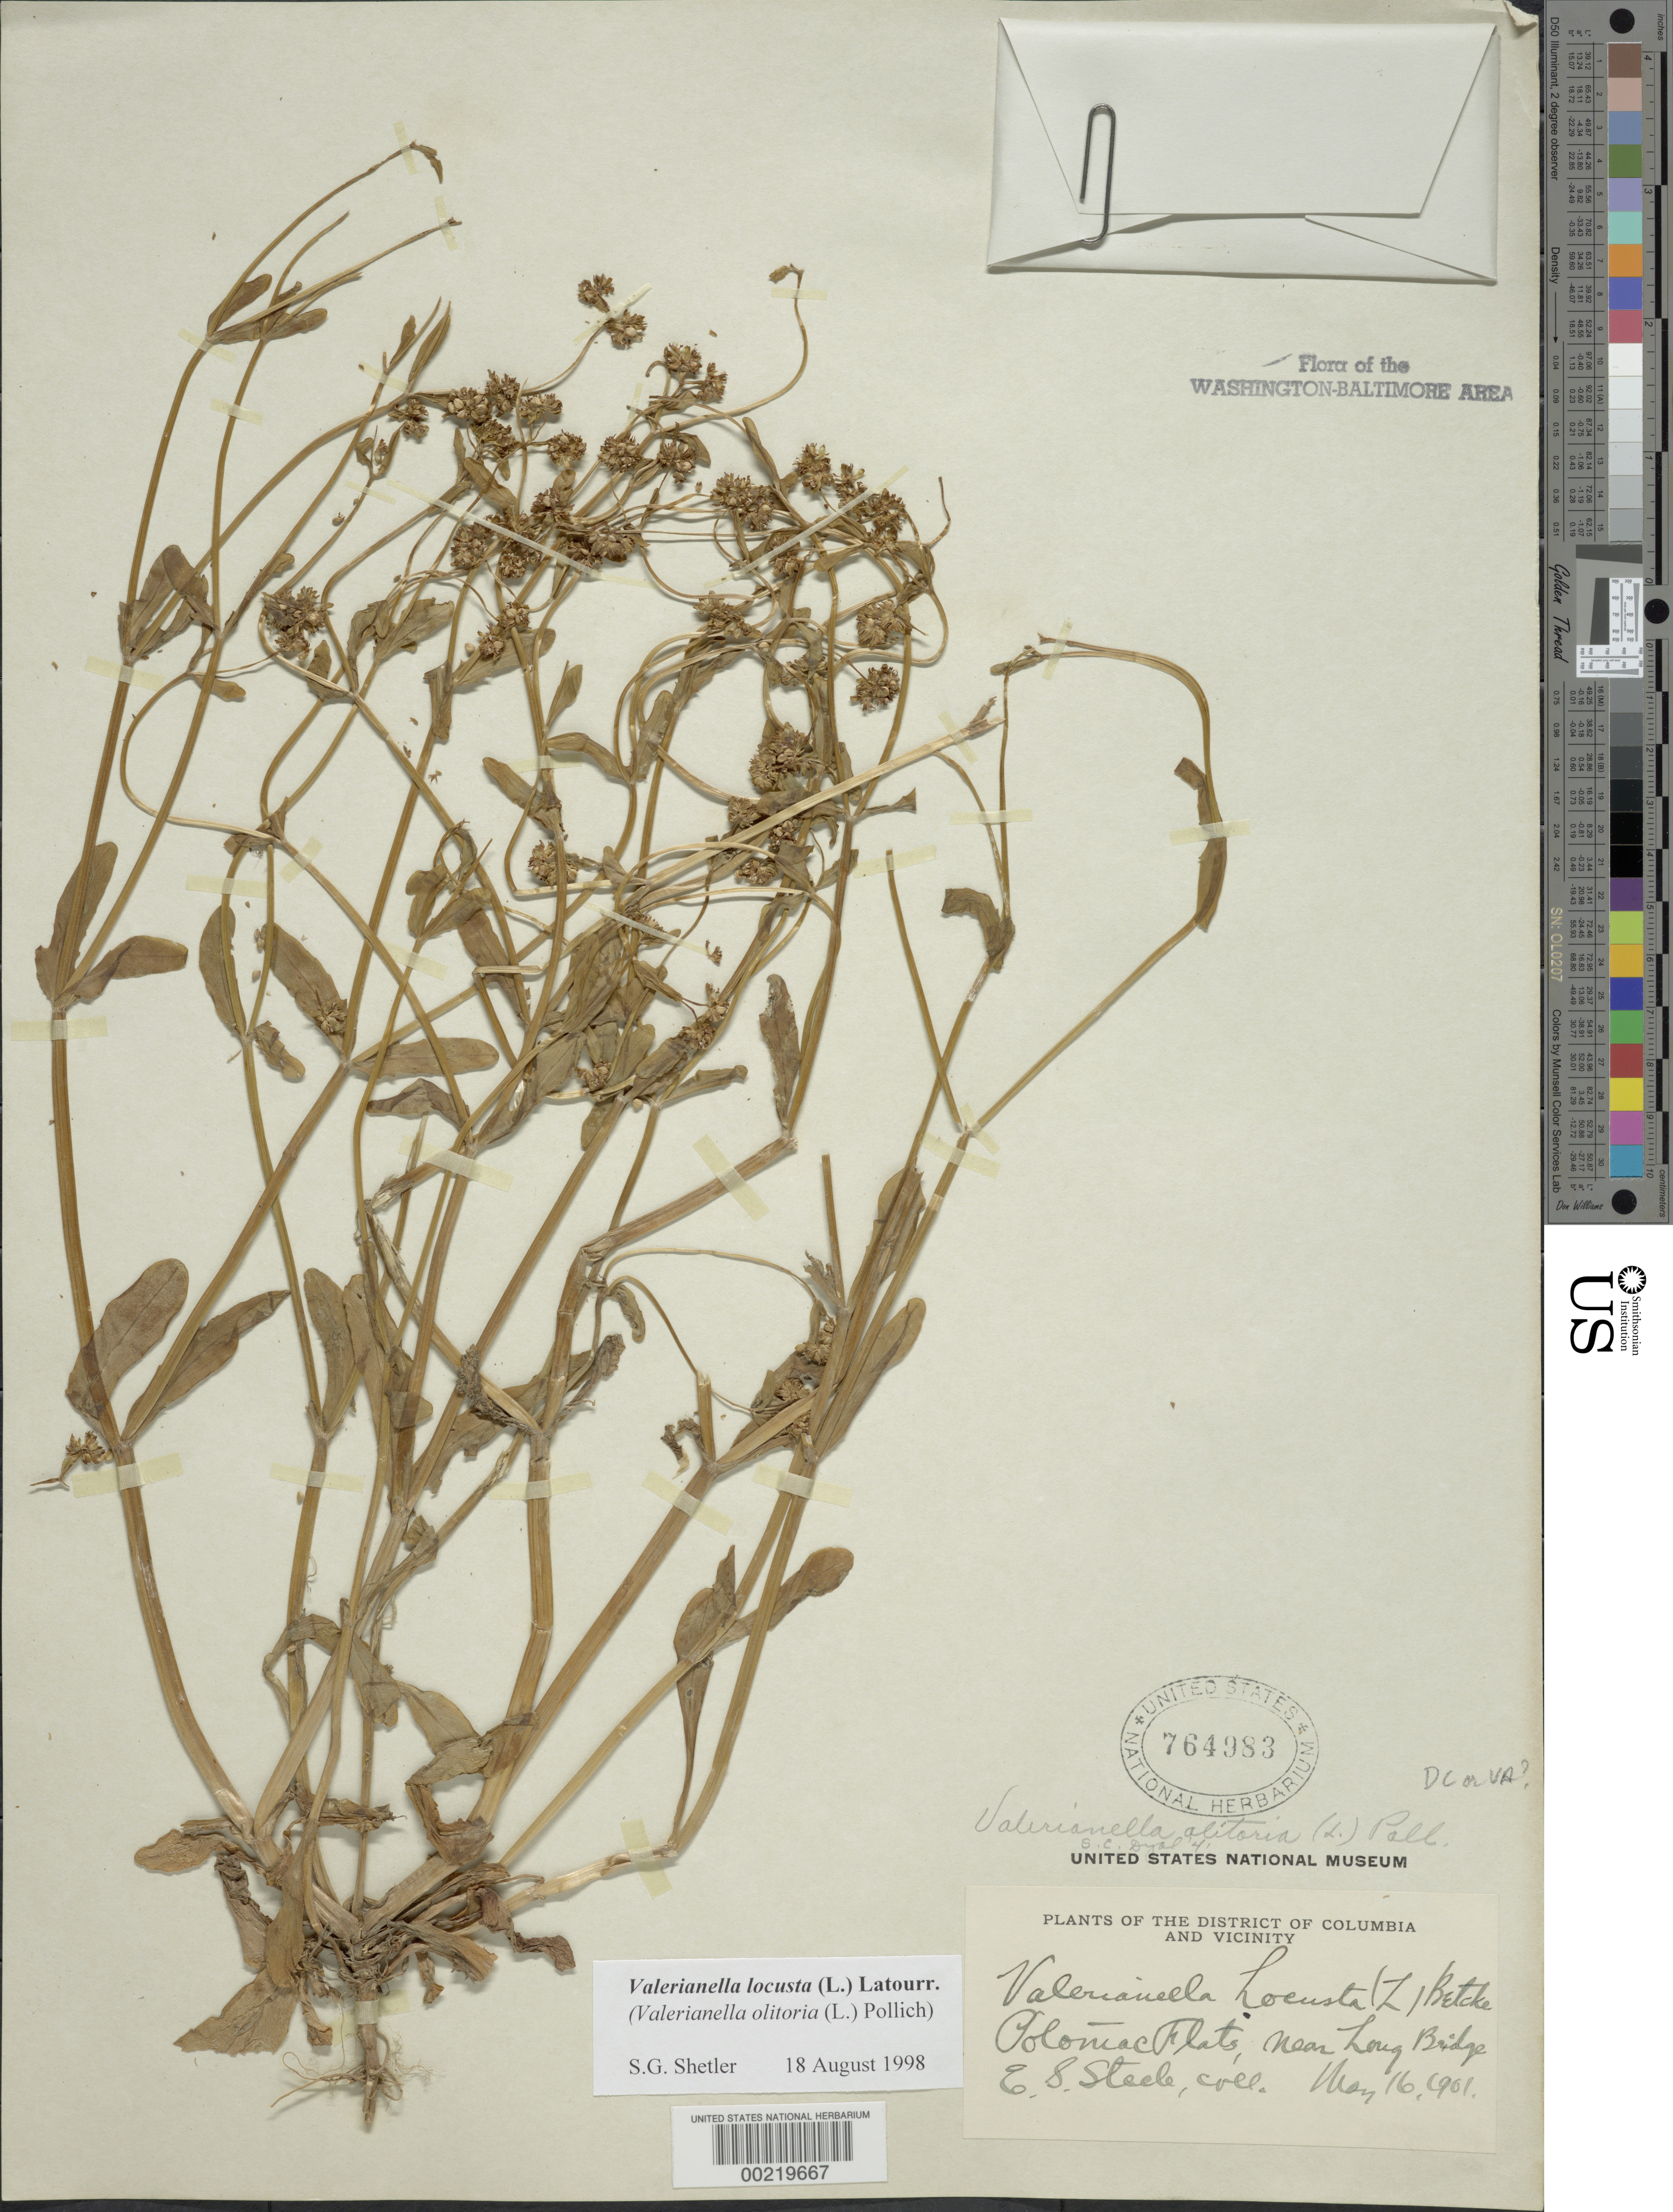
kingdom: Plantae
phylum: Tracheophyta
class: Magnoliopsida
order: Dipsacales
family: Caprifoliaceae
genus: Valerianella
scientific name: Valerianella locusta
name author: (L.) Latourr.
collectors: E. Steele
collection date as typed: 16 May 1901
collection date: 1901-05-16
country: United States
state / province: Maryland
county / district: Montgomery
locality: Potomac Flats near Long Bridge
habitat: Flats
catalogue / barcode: US 764983